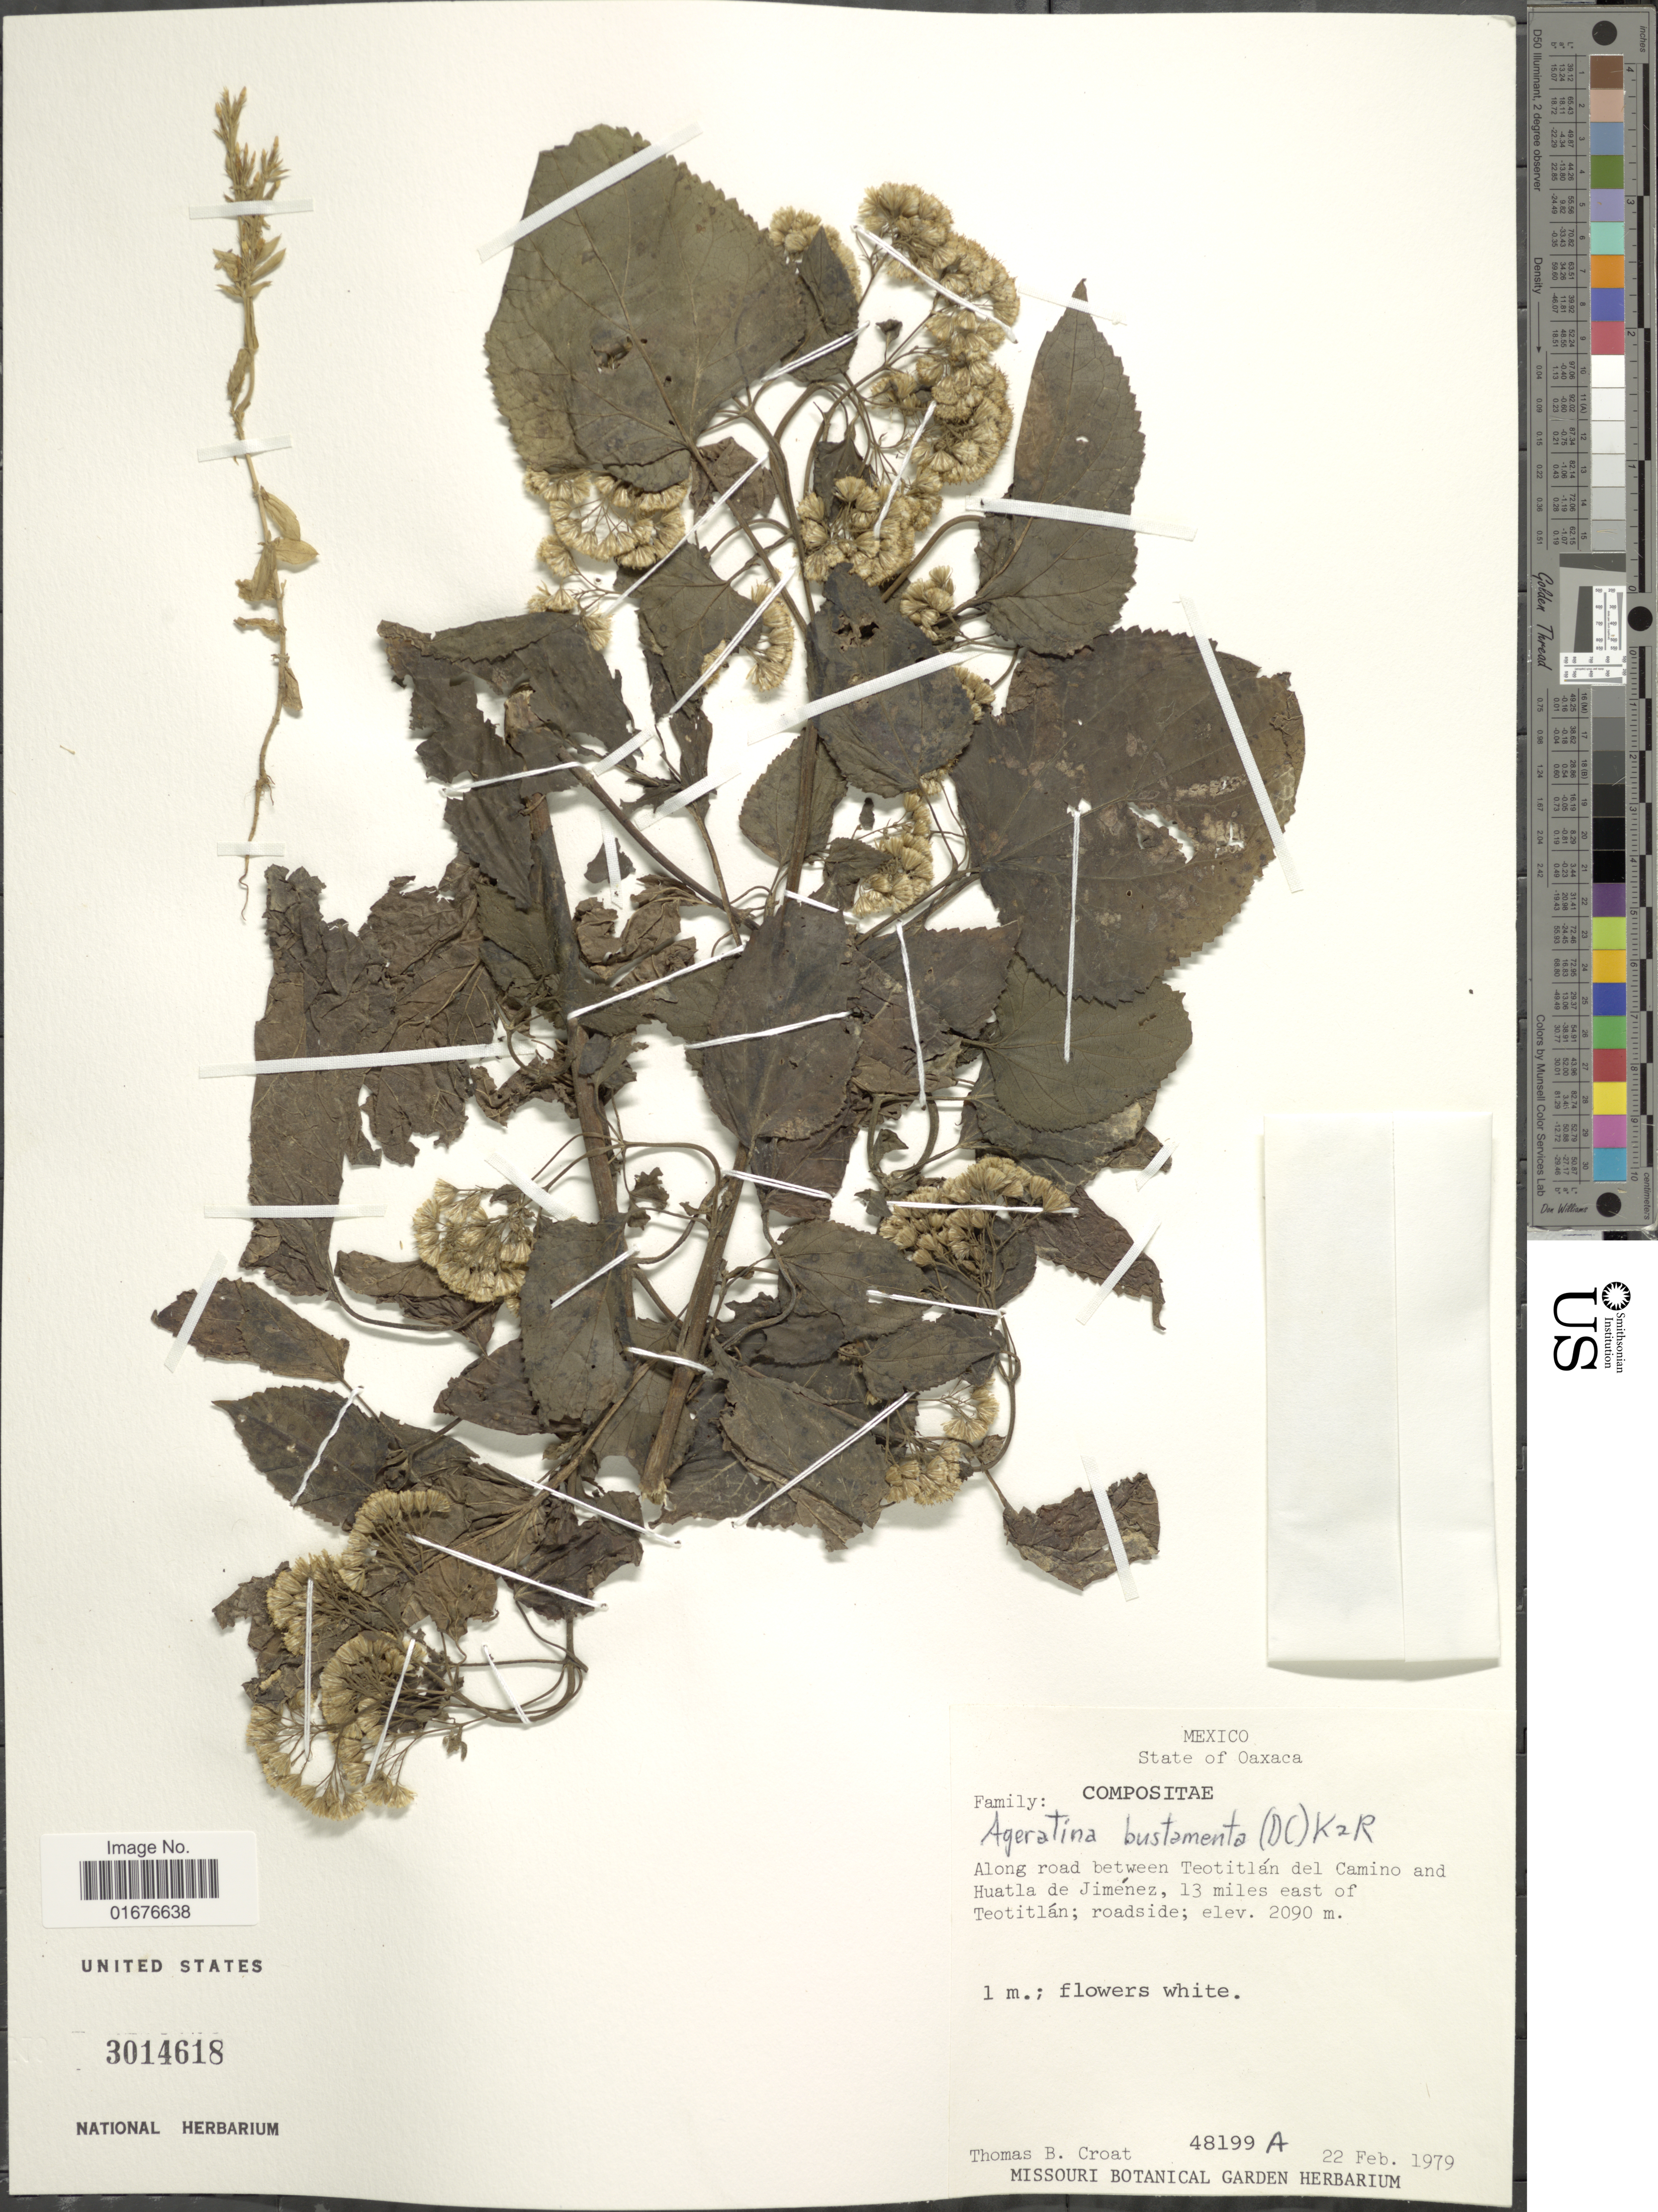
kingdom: Plantae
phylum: Tracheophyta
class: Magnoliopsida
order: Asterales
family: Asteraceae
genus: Ageratina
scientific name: Ageratina pichinchensis var. bustamenta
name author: (DC.) R.M. King & H. Rob.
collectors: T. B. Croat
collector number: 48199A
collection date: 1979-02-22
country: Mexico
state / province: Oaxaca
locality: Along road between Teotitlán del Camino and Huatla de Jiménez, 13 miles east of Teotitlán; roadside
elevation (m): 2090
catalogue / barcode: US 3014618